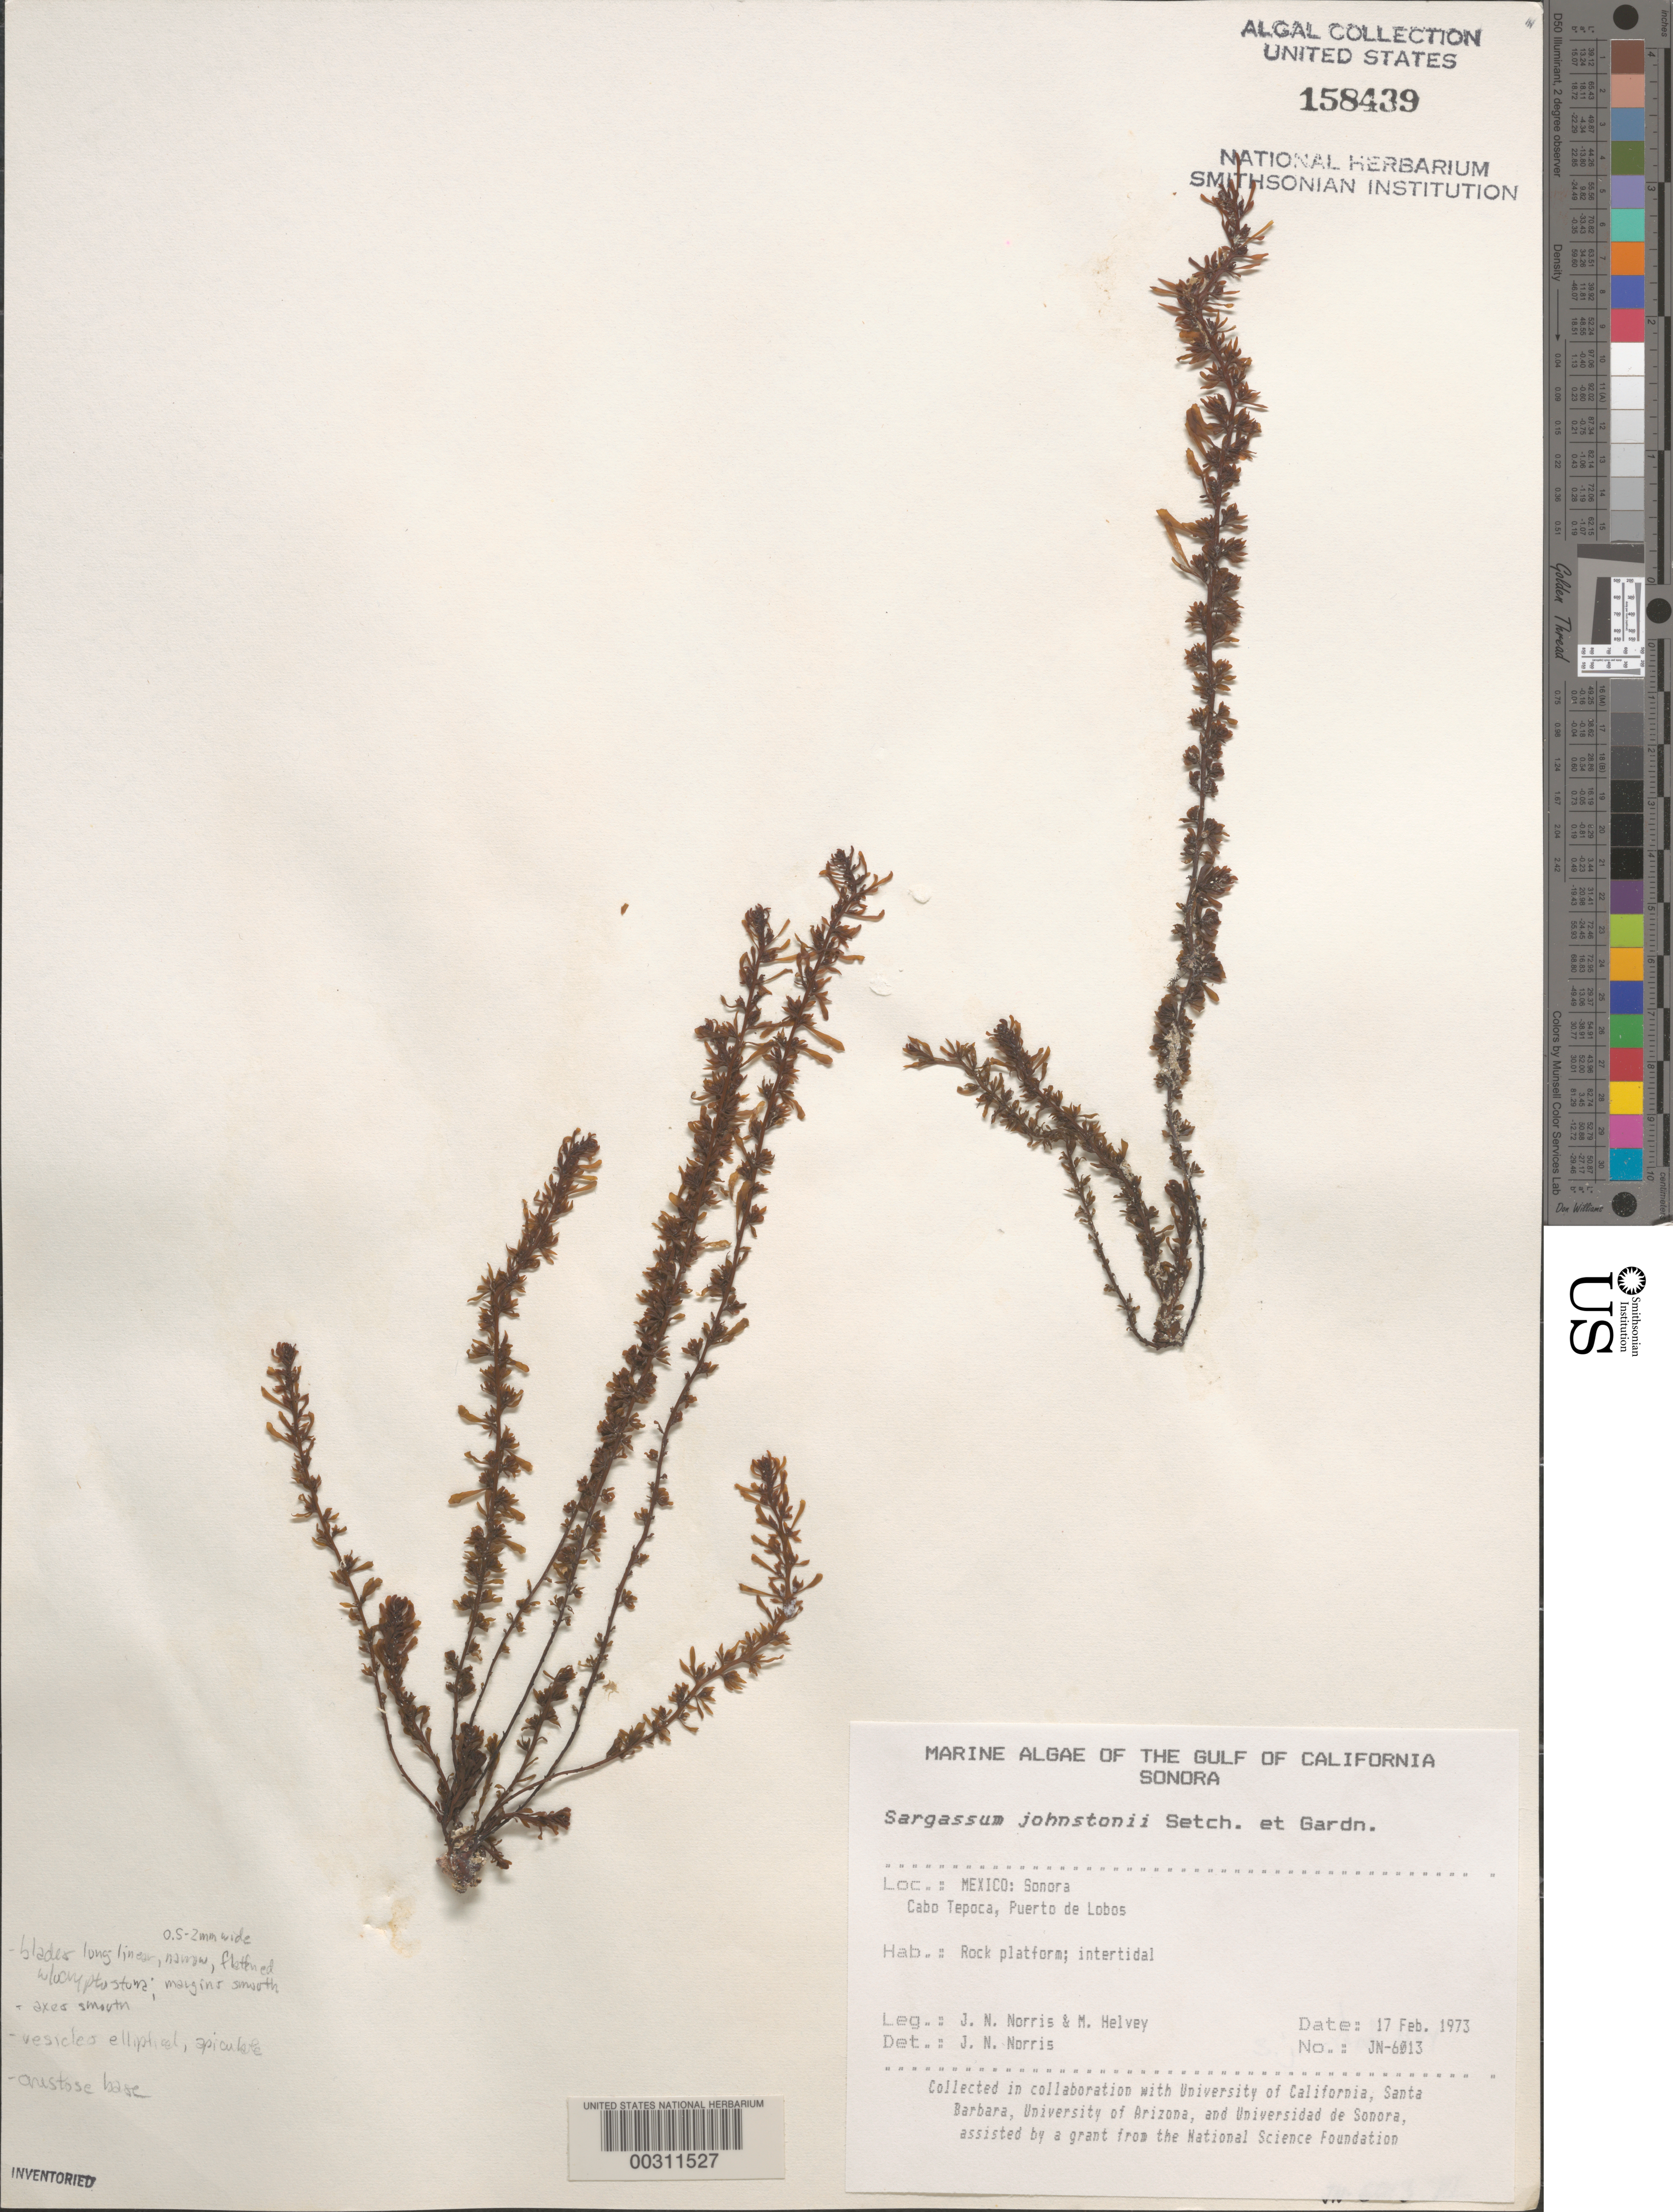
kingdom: Chromista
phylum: Ochrophyta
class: Phaeophyceae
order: Fucales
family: Sargassaceae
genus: Sargassum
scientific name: Sargassum johnstonii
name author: Setchell & N.L. Gardner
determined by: Norris, James N.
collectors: J. N. Norris & M. Helvey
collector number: JN-6013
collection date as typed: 17 Feb 1973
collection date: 1973-02-17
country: Mexico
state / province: Sonora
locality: Cabo Tepoca, Puerto de Lobos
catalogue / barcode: US 158439